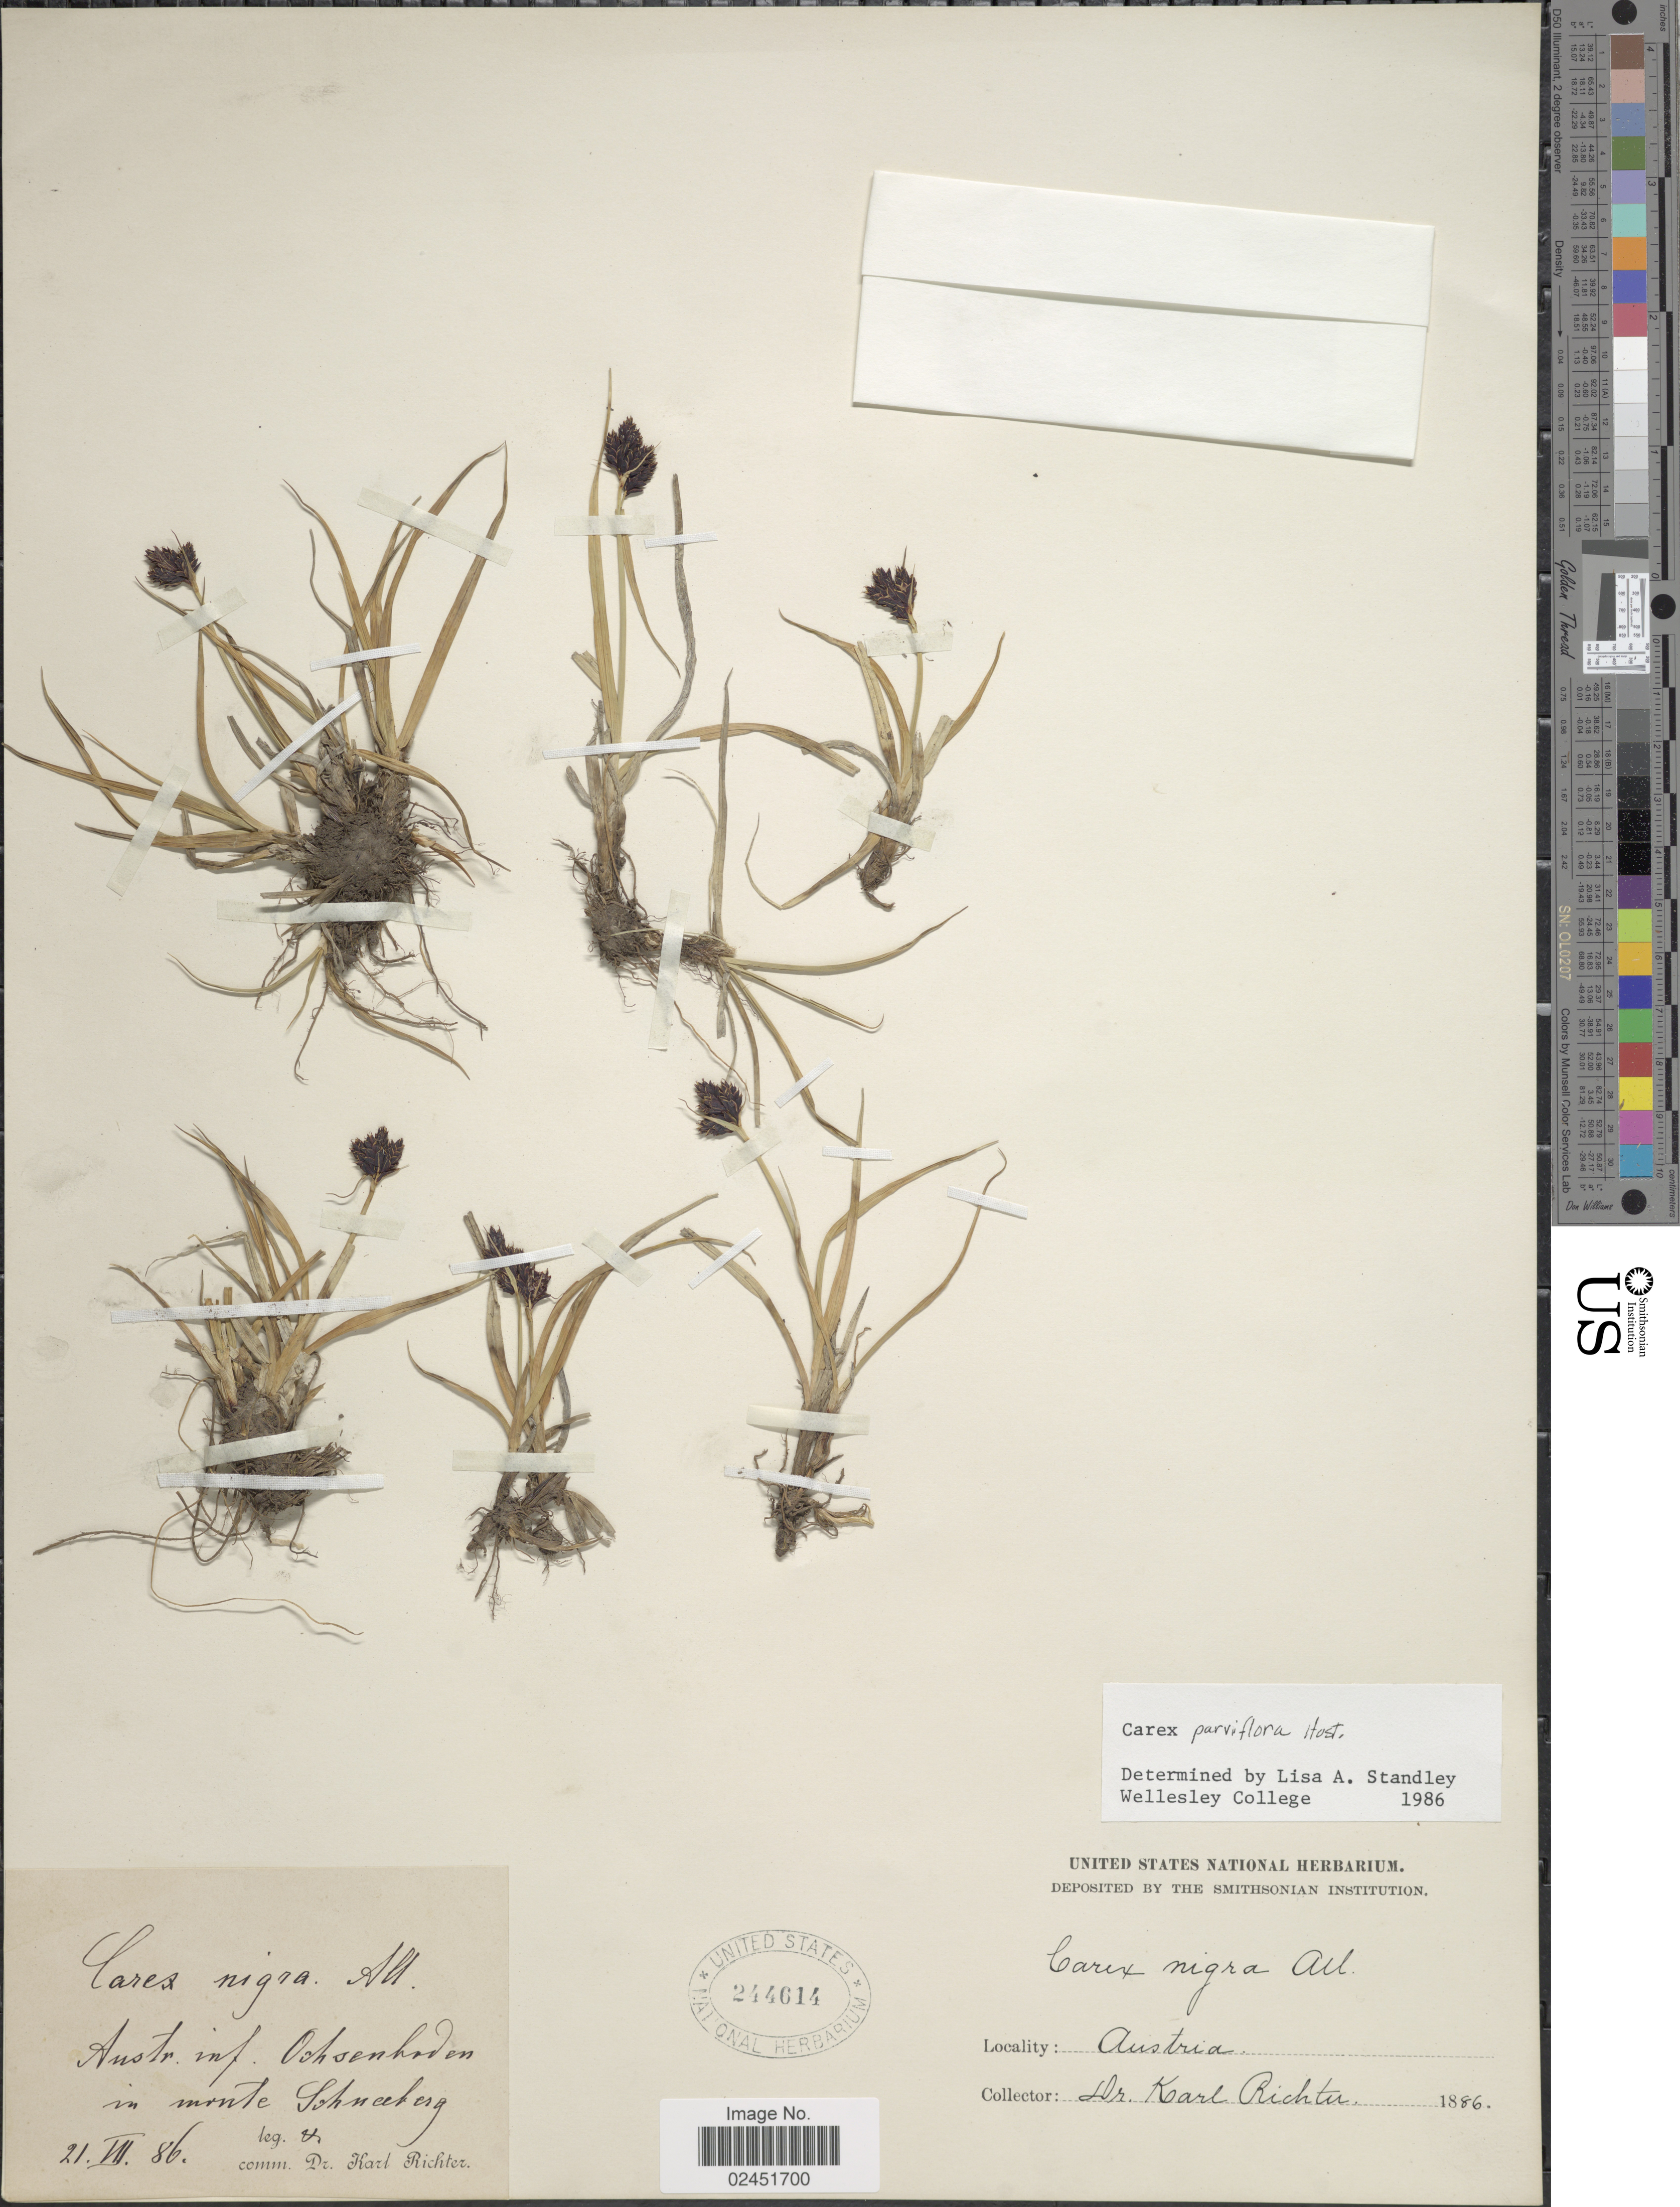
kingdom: Plantae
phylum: Tracheophyta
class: Liliopsida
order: Poales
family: Cyperaceae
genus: Carex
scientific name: Carex parviflora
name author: Host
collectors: K. Richter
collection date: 1886-07-21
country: Austria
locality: Austr. inf. Ochsenhoden in monte Schneckerg.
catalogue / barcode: US 244614